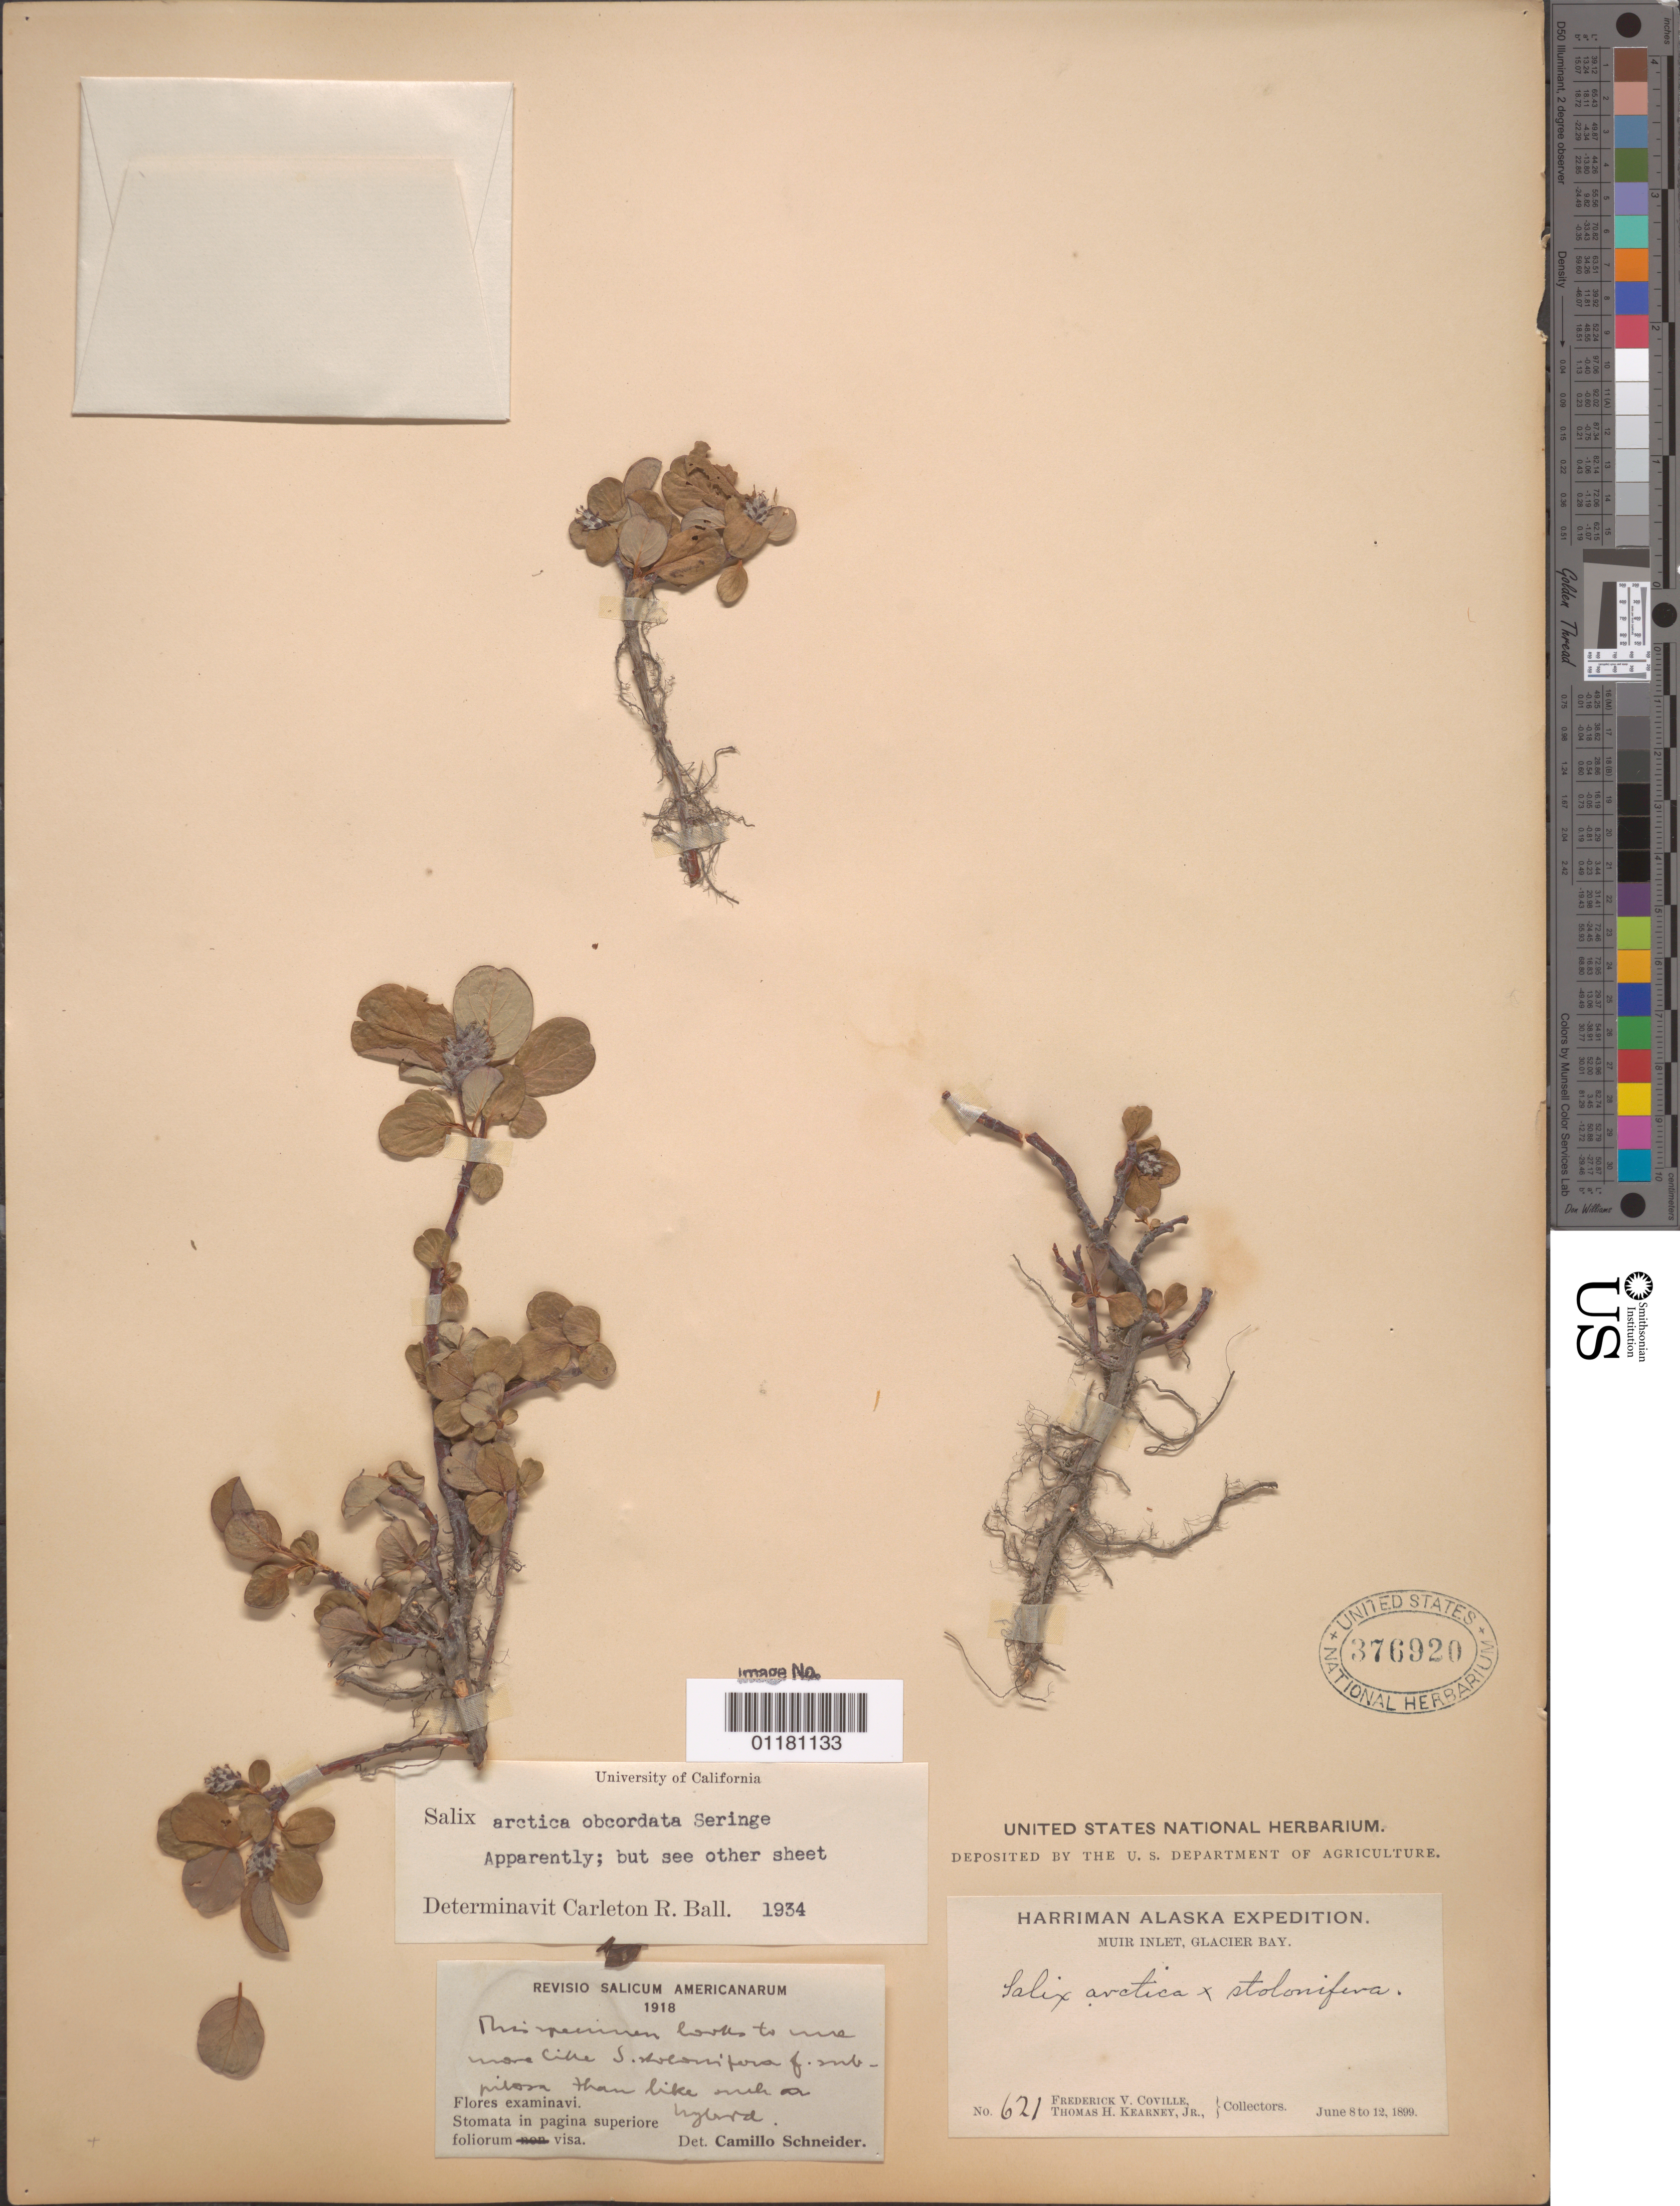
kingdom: Plantae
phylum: Tracheophyta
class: Magnoliopsida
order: Malpighiales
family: Salicaceae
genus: Salix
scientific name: Salix arctica var. obcordata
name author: (Andersson) Rydb.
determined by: Ball, C. R.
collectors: F. V. Coville & T. H. Kearney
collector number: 621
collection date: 1899-06-08/1899-06-12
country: United States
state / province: Alaska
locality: Muir Inlet, Glacier Bay.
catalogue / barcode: US 376920